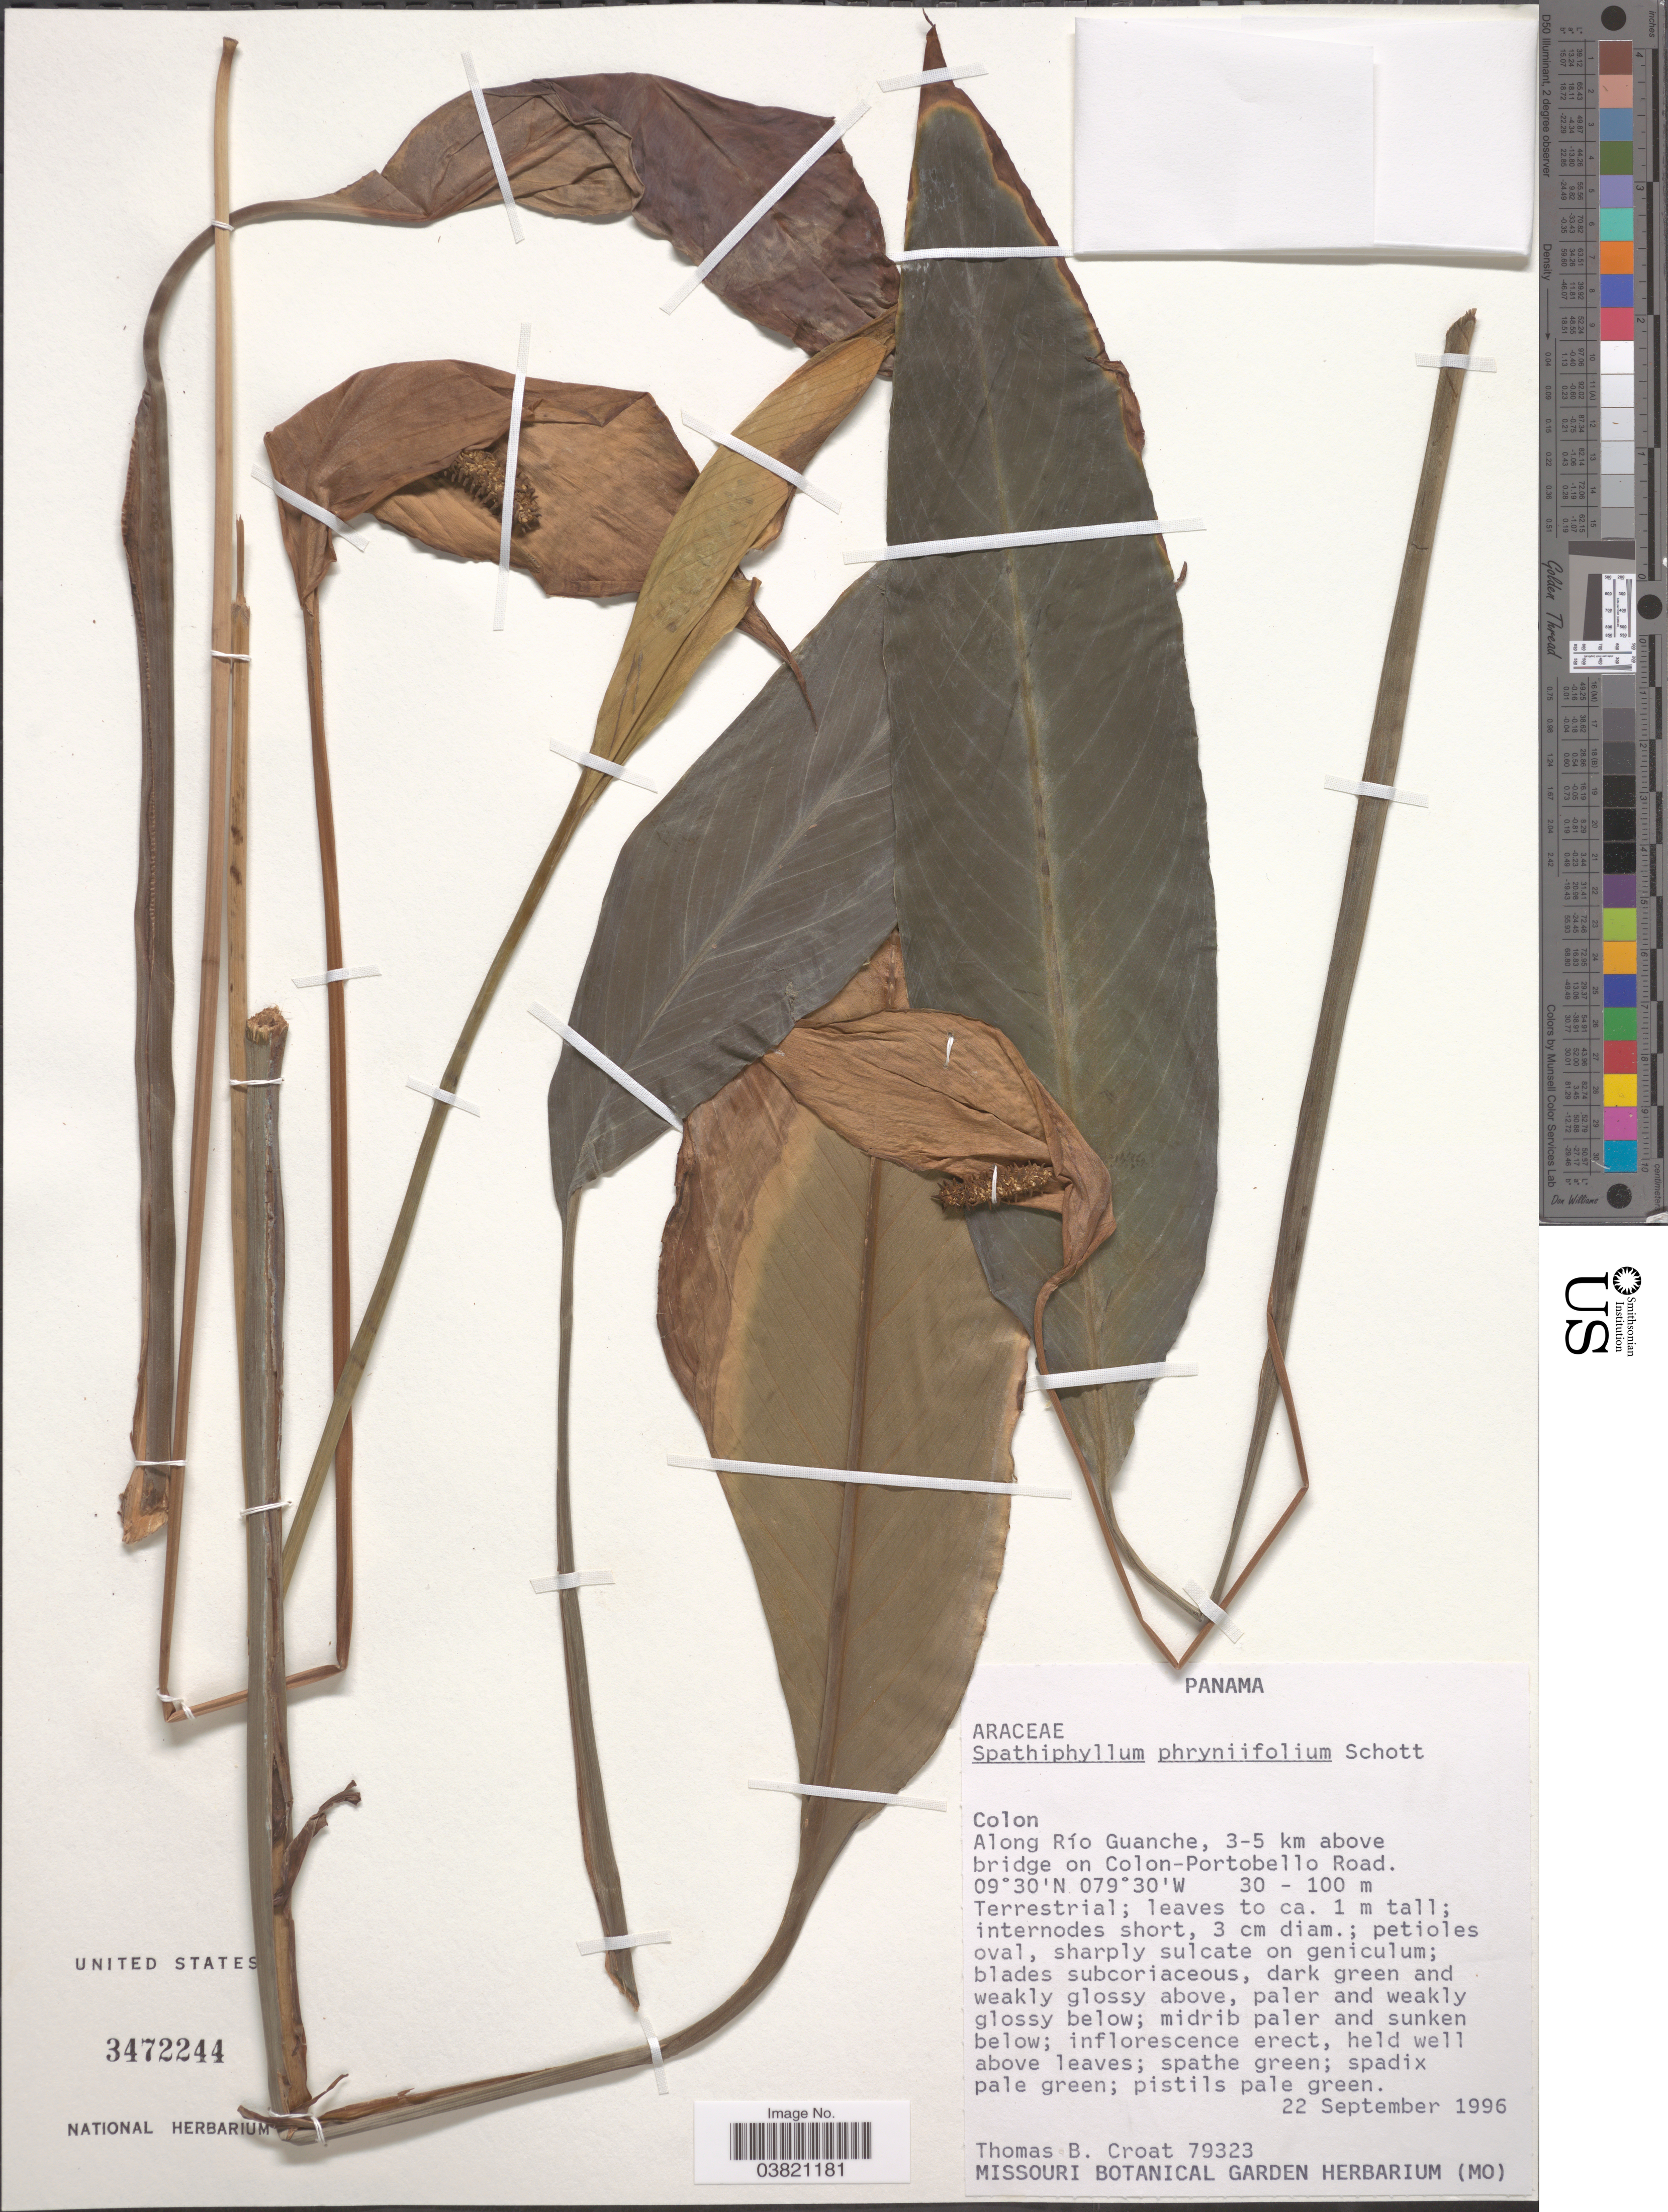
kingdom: Plantae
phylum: Tracheophyta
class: Liliopsida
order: Alismatales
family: Araceae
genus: Spathiphyllum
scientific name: Spathiphyllum phryniifolium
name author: Schott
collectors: T. B. Croat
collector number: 79323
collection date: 1996-09-22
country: Panama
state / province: Colón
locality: Colon. Along Río Guanche, 3-5 km above ridge on Colon-Portobello Road.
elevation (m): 30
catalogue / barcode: US 3472244